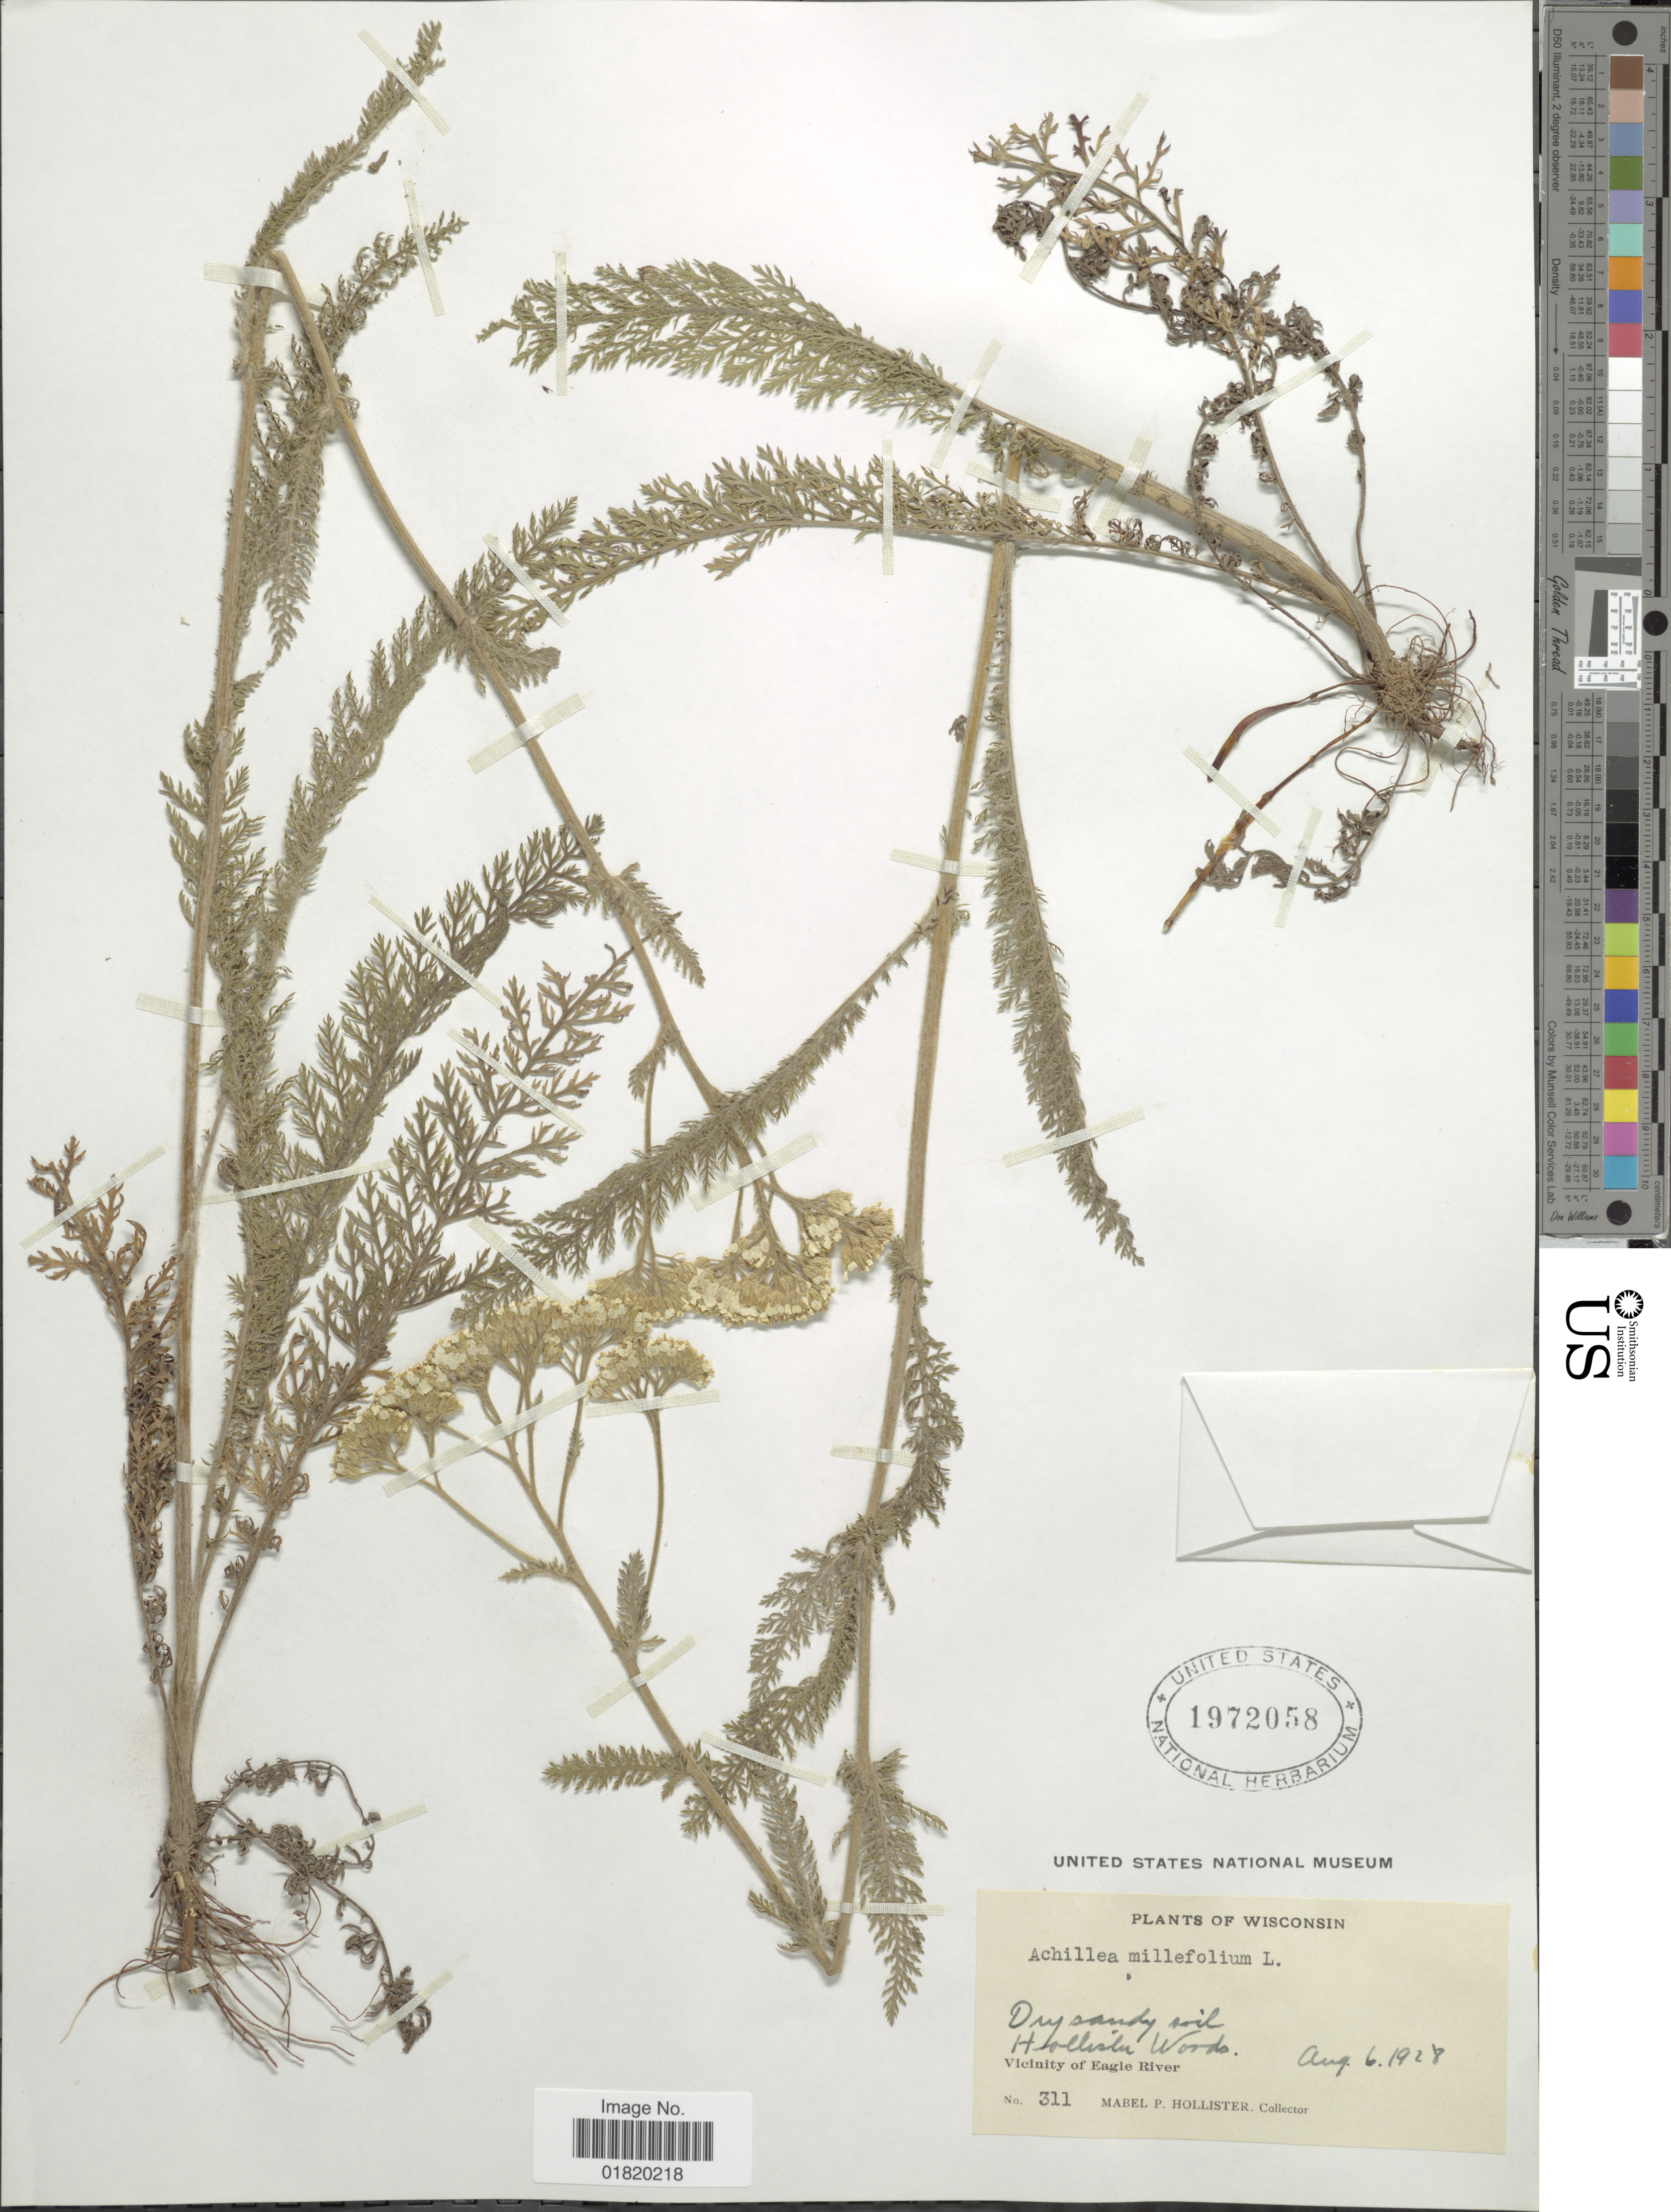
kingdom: Plantae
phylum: Tracheophyta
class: Magnoliopsida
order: Asterales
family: Asteraceae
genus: Achillea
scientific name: Achillea millefolium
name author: L.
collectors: M. Hollister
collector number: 311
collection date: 1928-08-06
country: United States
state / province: Wisconsin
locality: Vicinity of Eagle River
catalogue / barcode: US 1972058